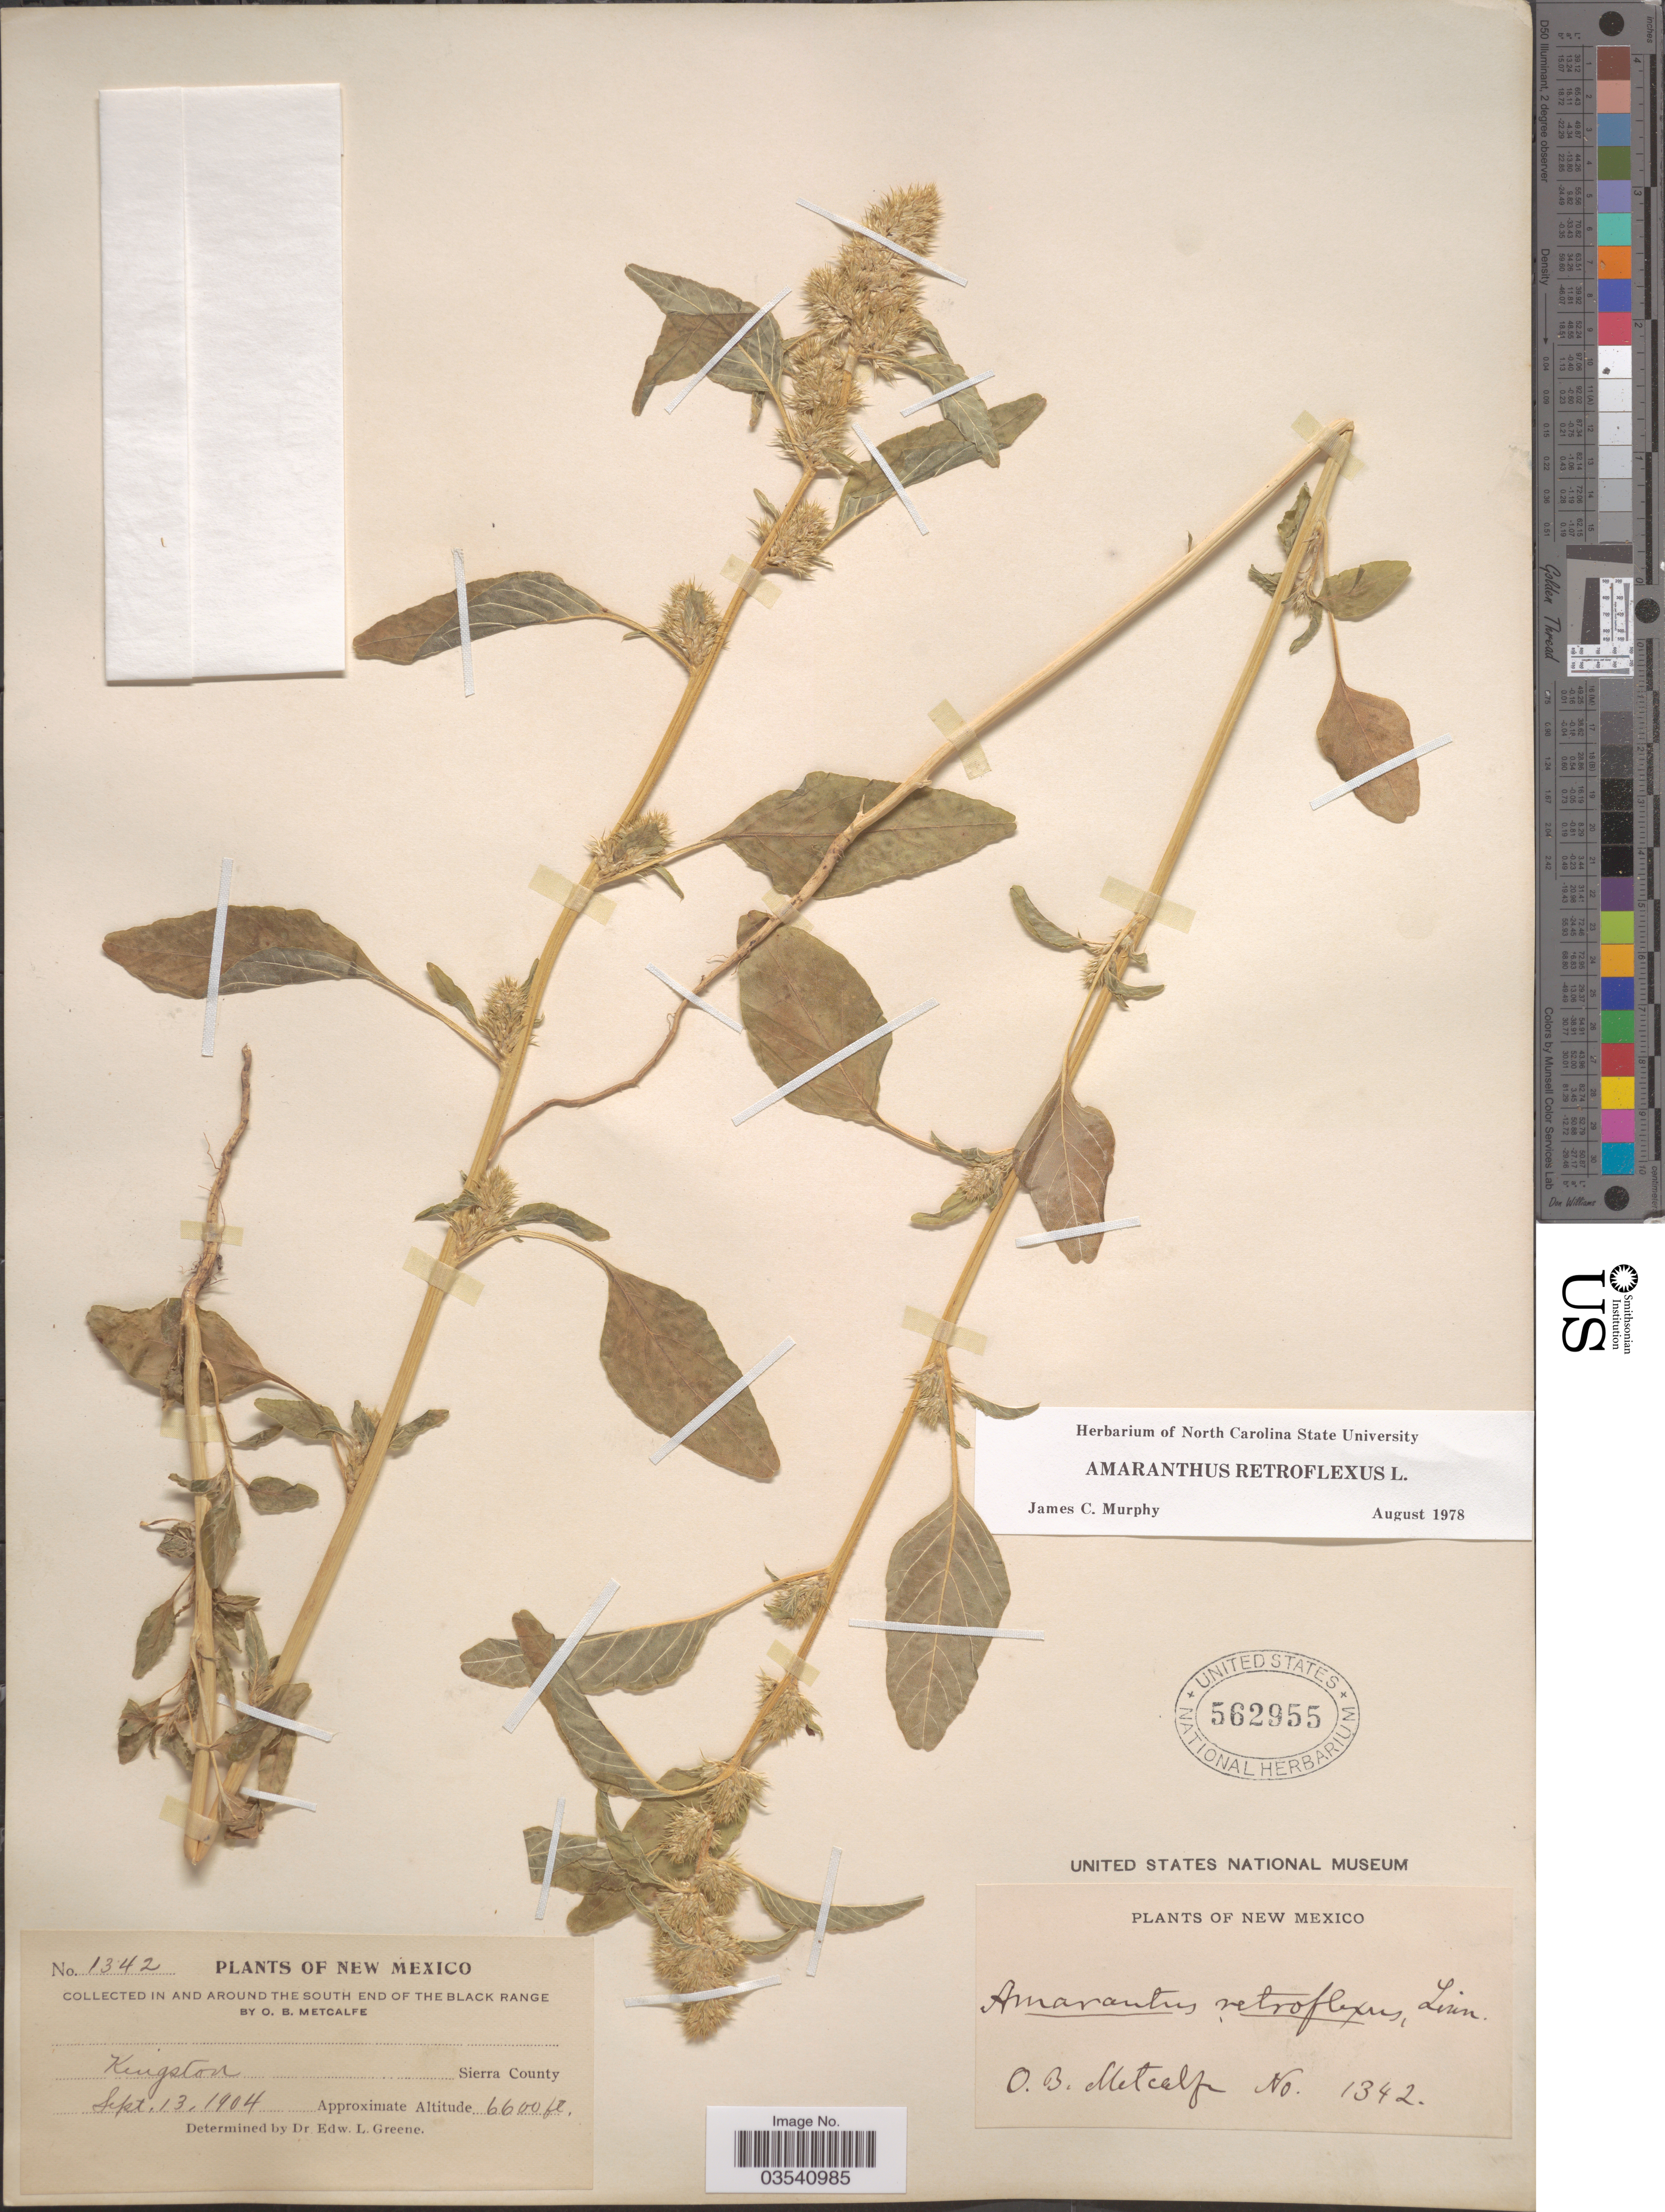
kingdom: Plantae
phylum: Tracheophyta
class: Magnoliopsida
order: Caryophyllales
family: Amaranthaceae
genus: Amaranthus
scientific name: Amaranthus retroflexus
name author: L.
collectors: O. B. Metcalfe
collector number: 1342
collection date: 1904-09-13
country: United States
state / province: New Mexico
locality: In and around the South end of The Black range. Kingston Sierra County.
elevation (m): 2012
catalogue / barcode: US 562955